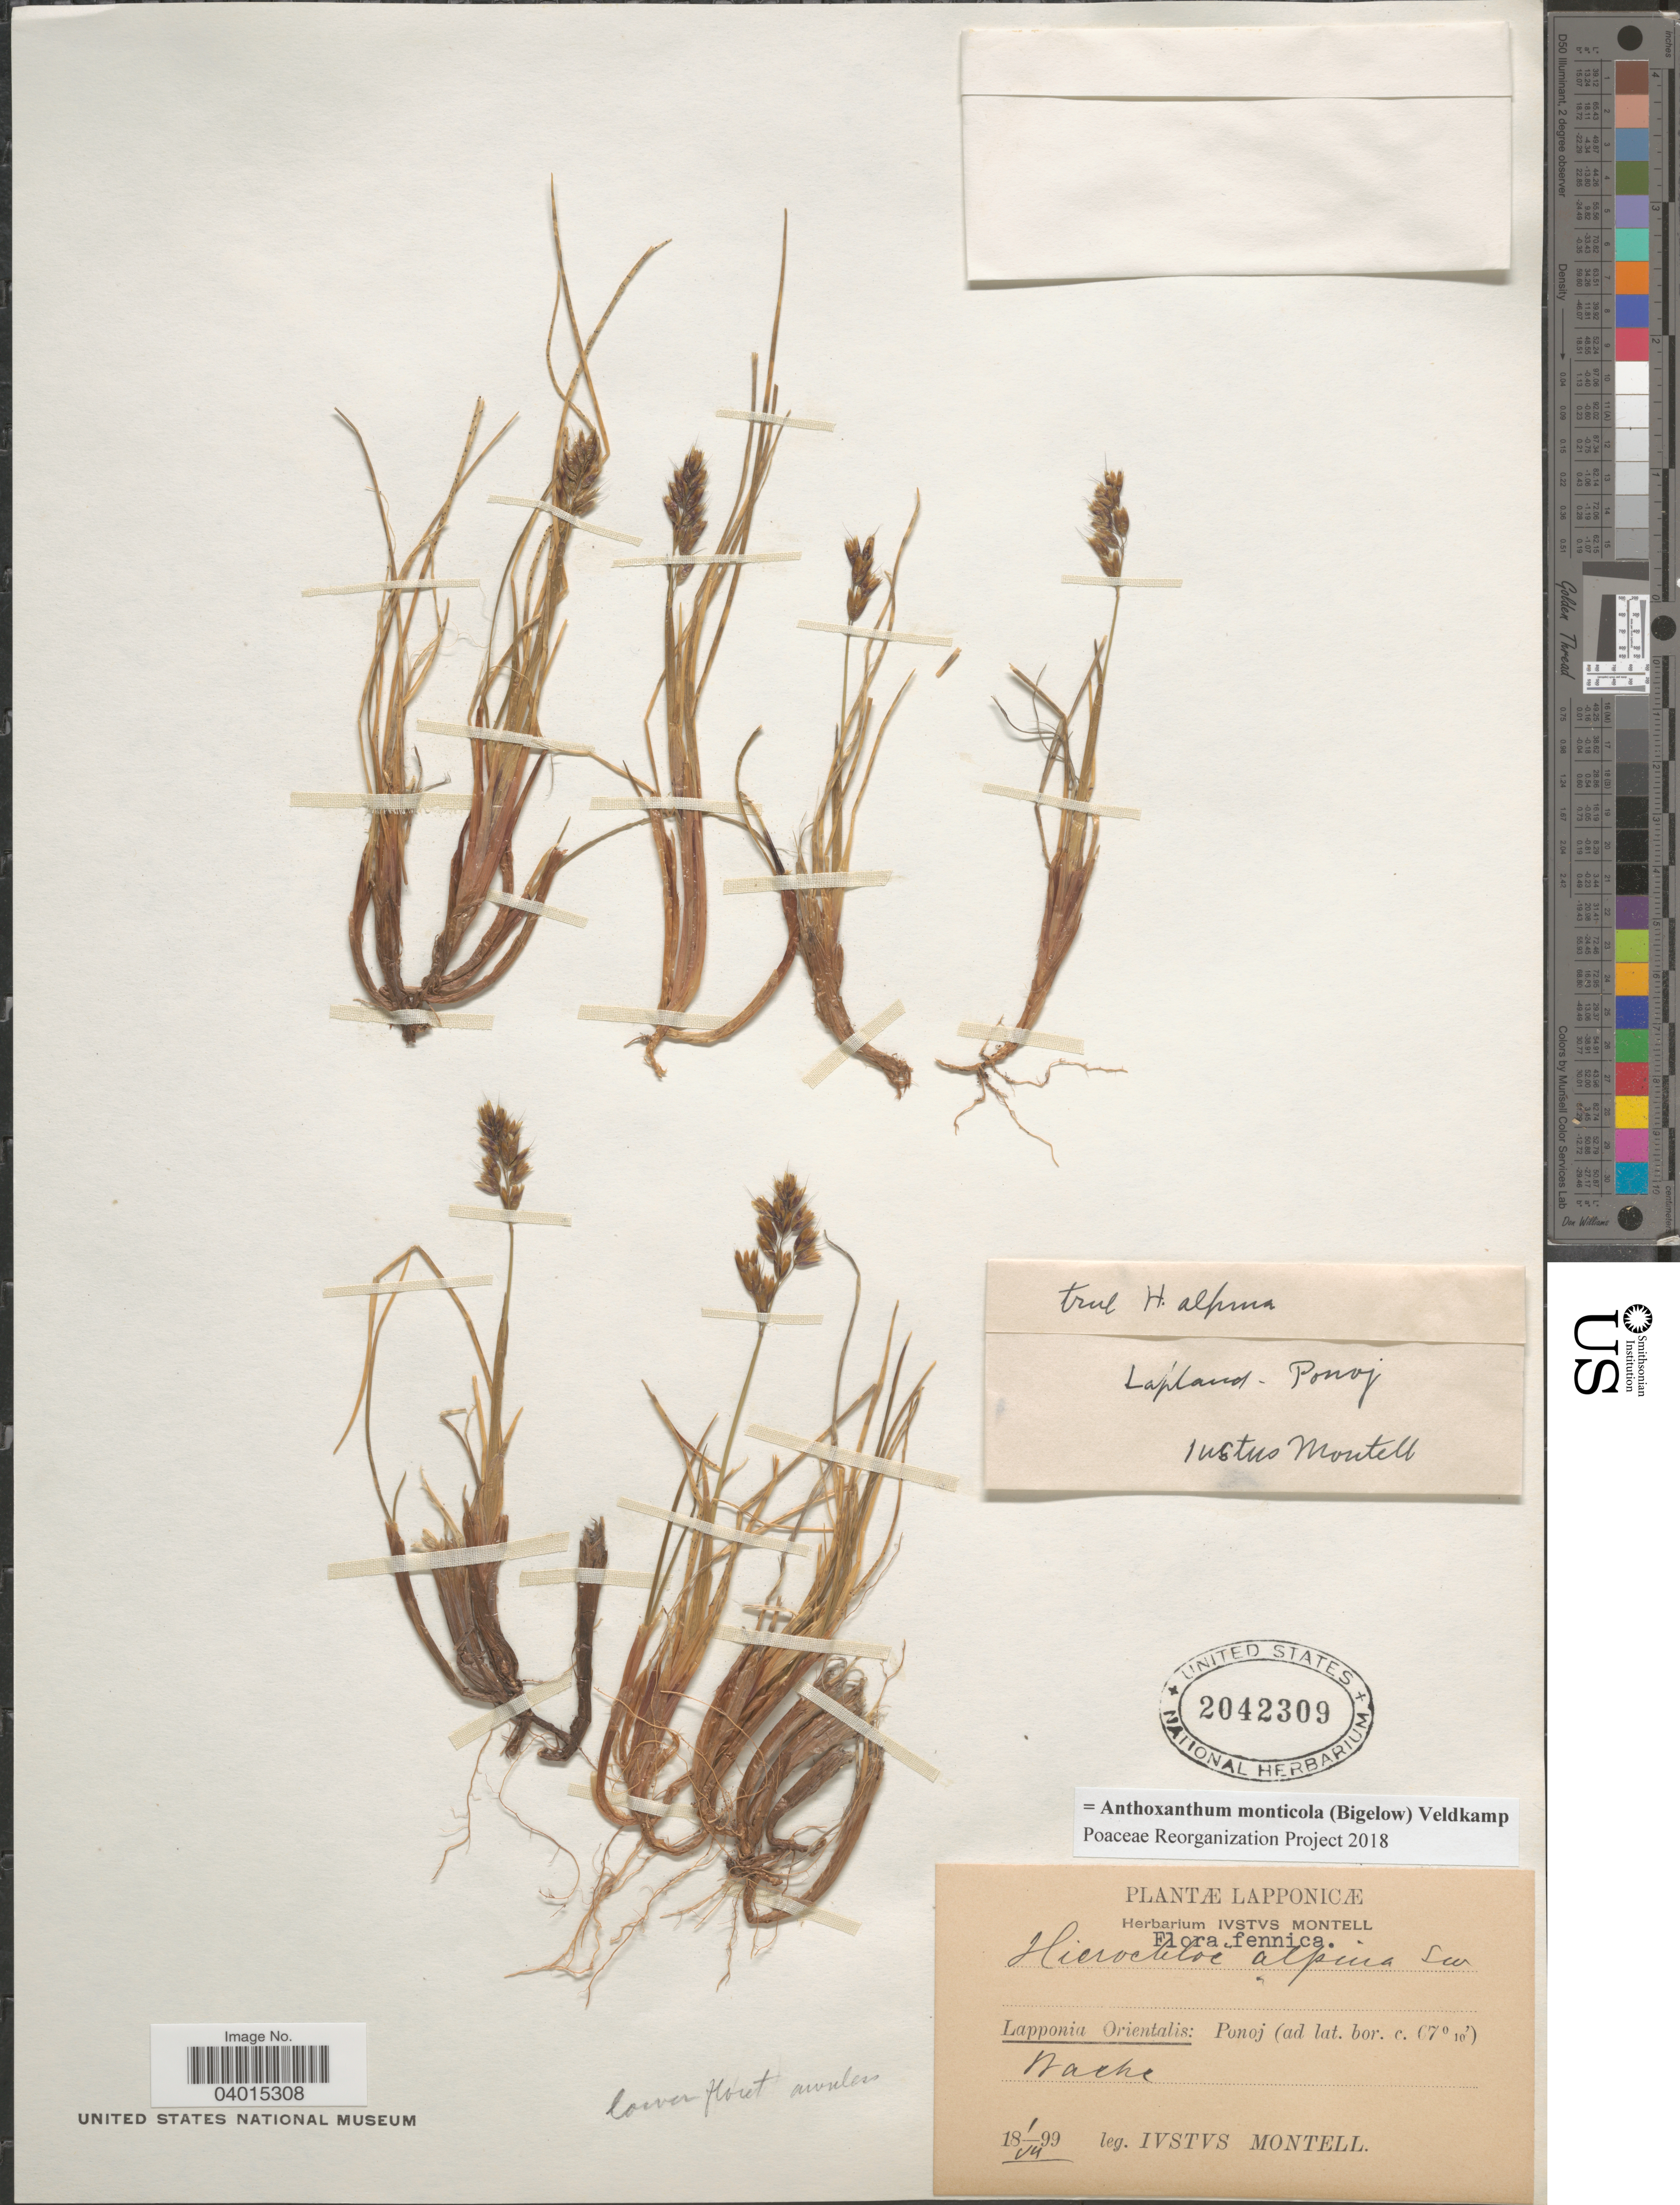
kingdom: Plantae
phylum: Tracheophyta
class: Liliopsida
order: Poales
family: Poaceae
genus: Anthoxanthum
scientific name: Anthoxanthum monticola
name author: (Bigelow) Veldkamp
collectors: I. Montell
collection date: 1899-07-01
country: Finland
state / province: Lappi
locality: Lapponicæ. Fennica. Lapponia Orientalis: Ponoj.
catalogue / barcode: US 2042309